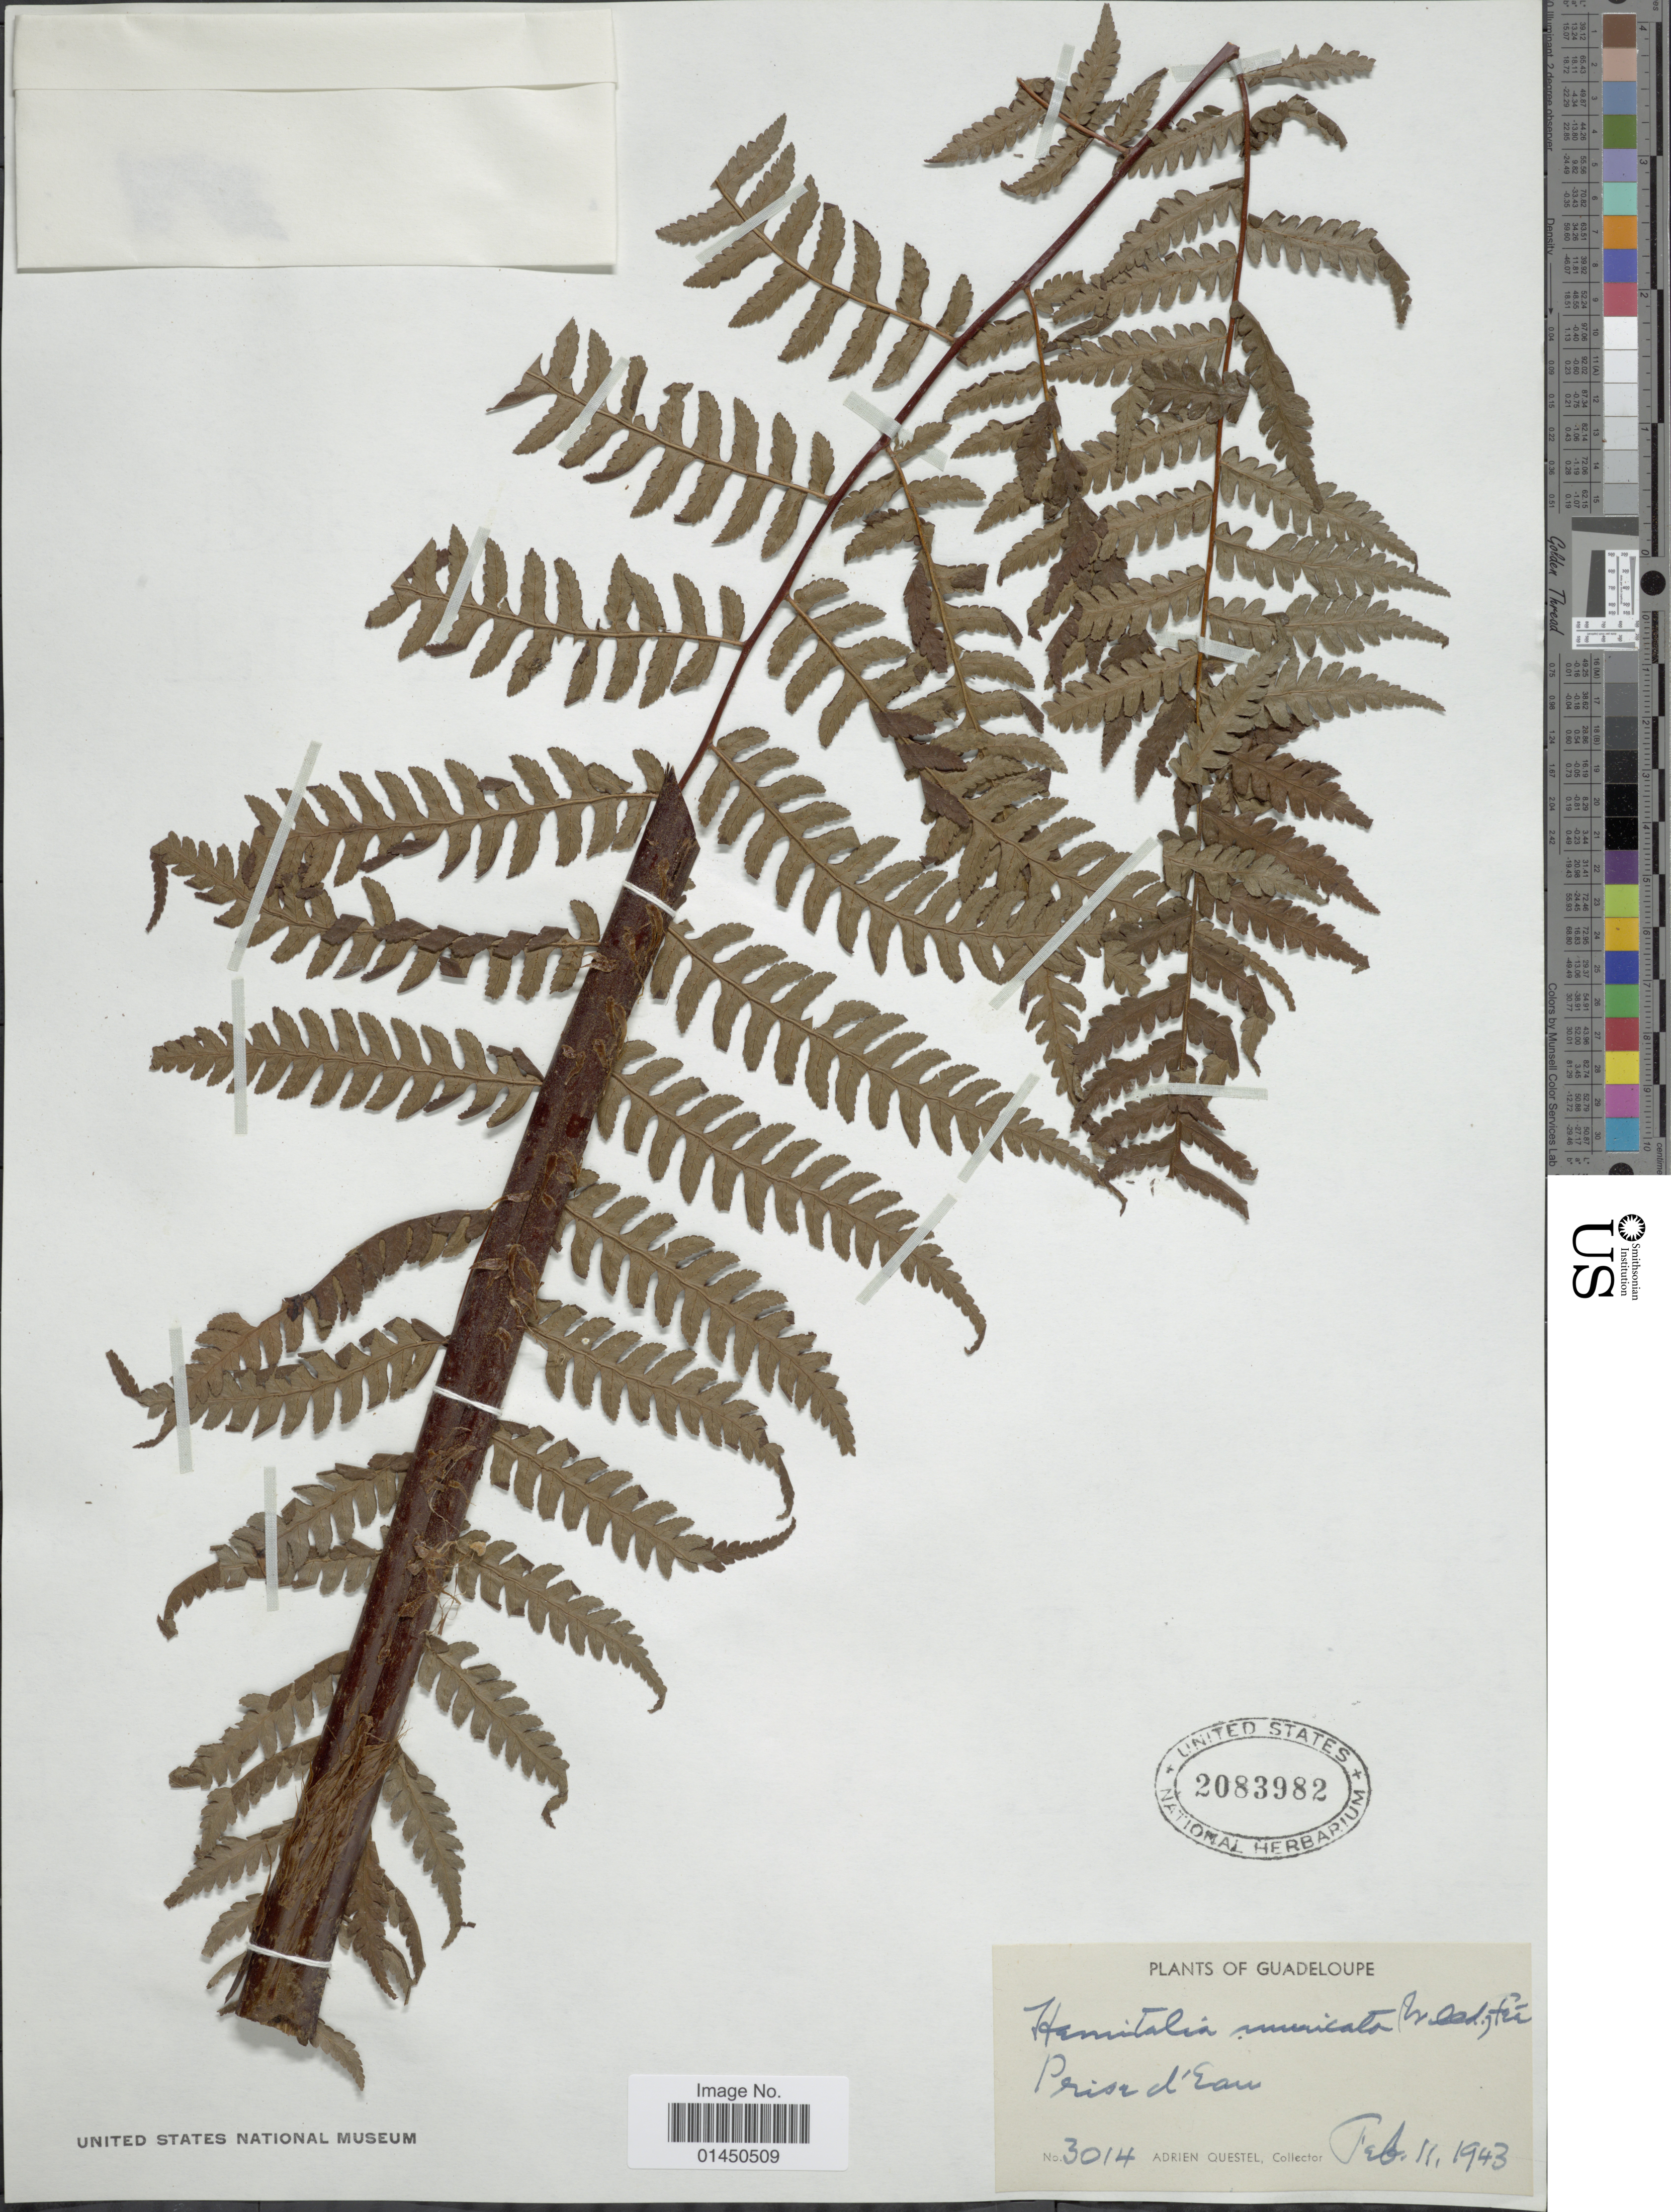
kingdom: Plantae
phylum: Tracheophyta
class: Polypodiopsida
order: Cyatheales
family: Cyatheaceae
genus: Cyathea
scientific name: Cyathea muricata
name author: (Willd.) Fée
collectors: A. Questel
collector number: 3014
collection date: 1943-02-11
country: Guadeloupe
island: Leeward Is.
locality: Prise d'Eau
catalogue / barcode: US 2083982